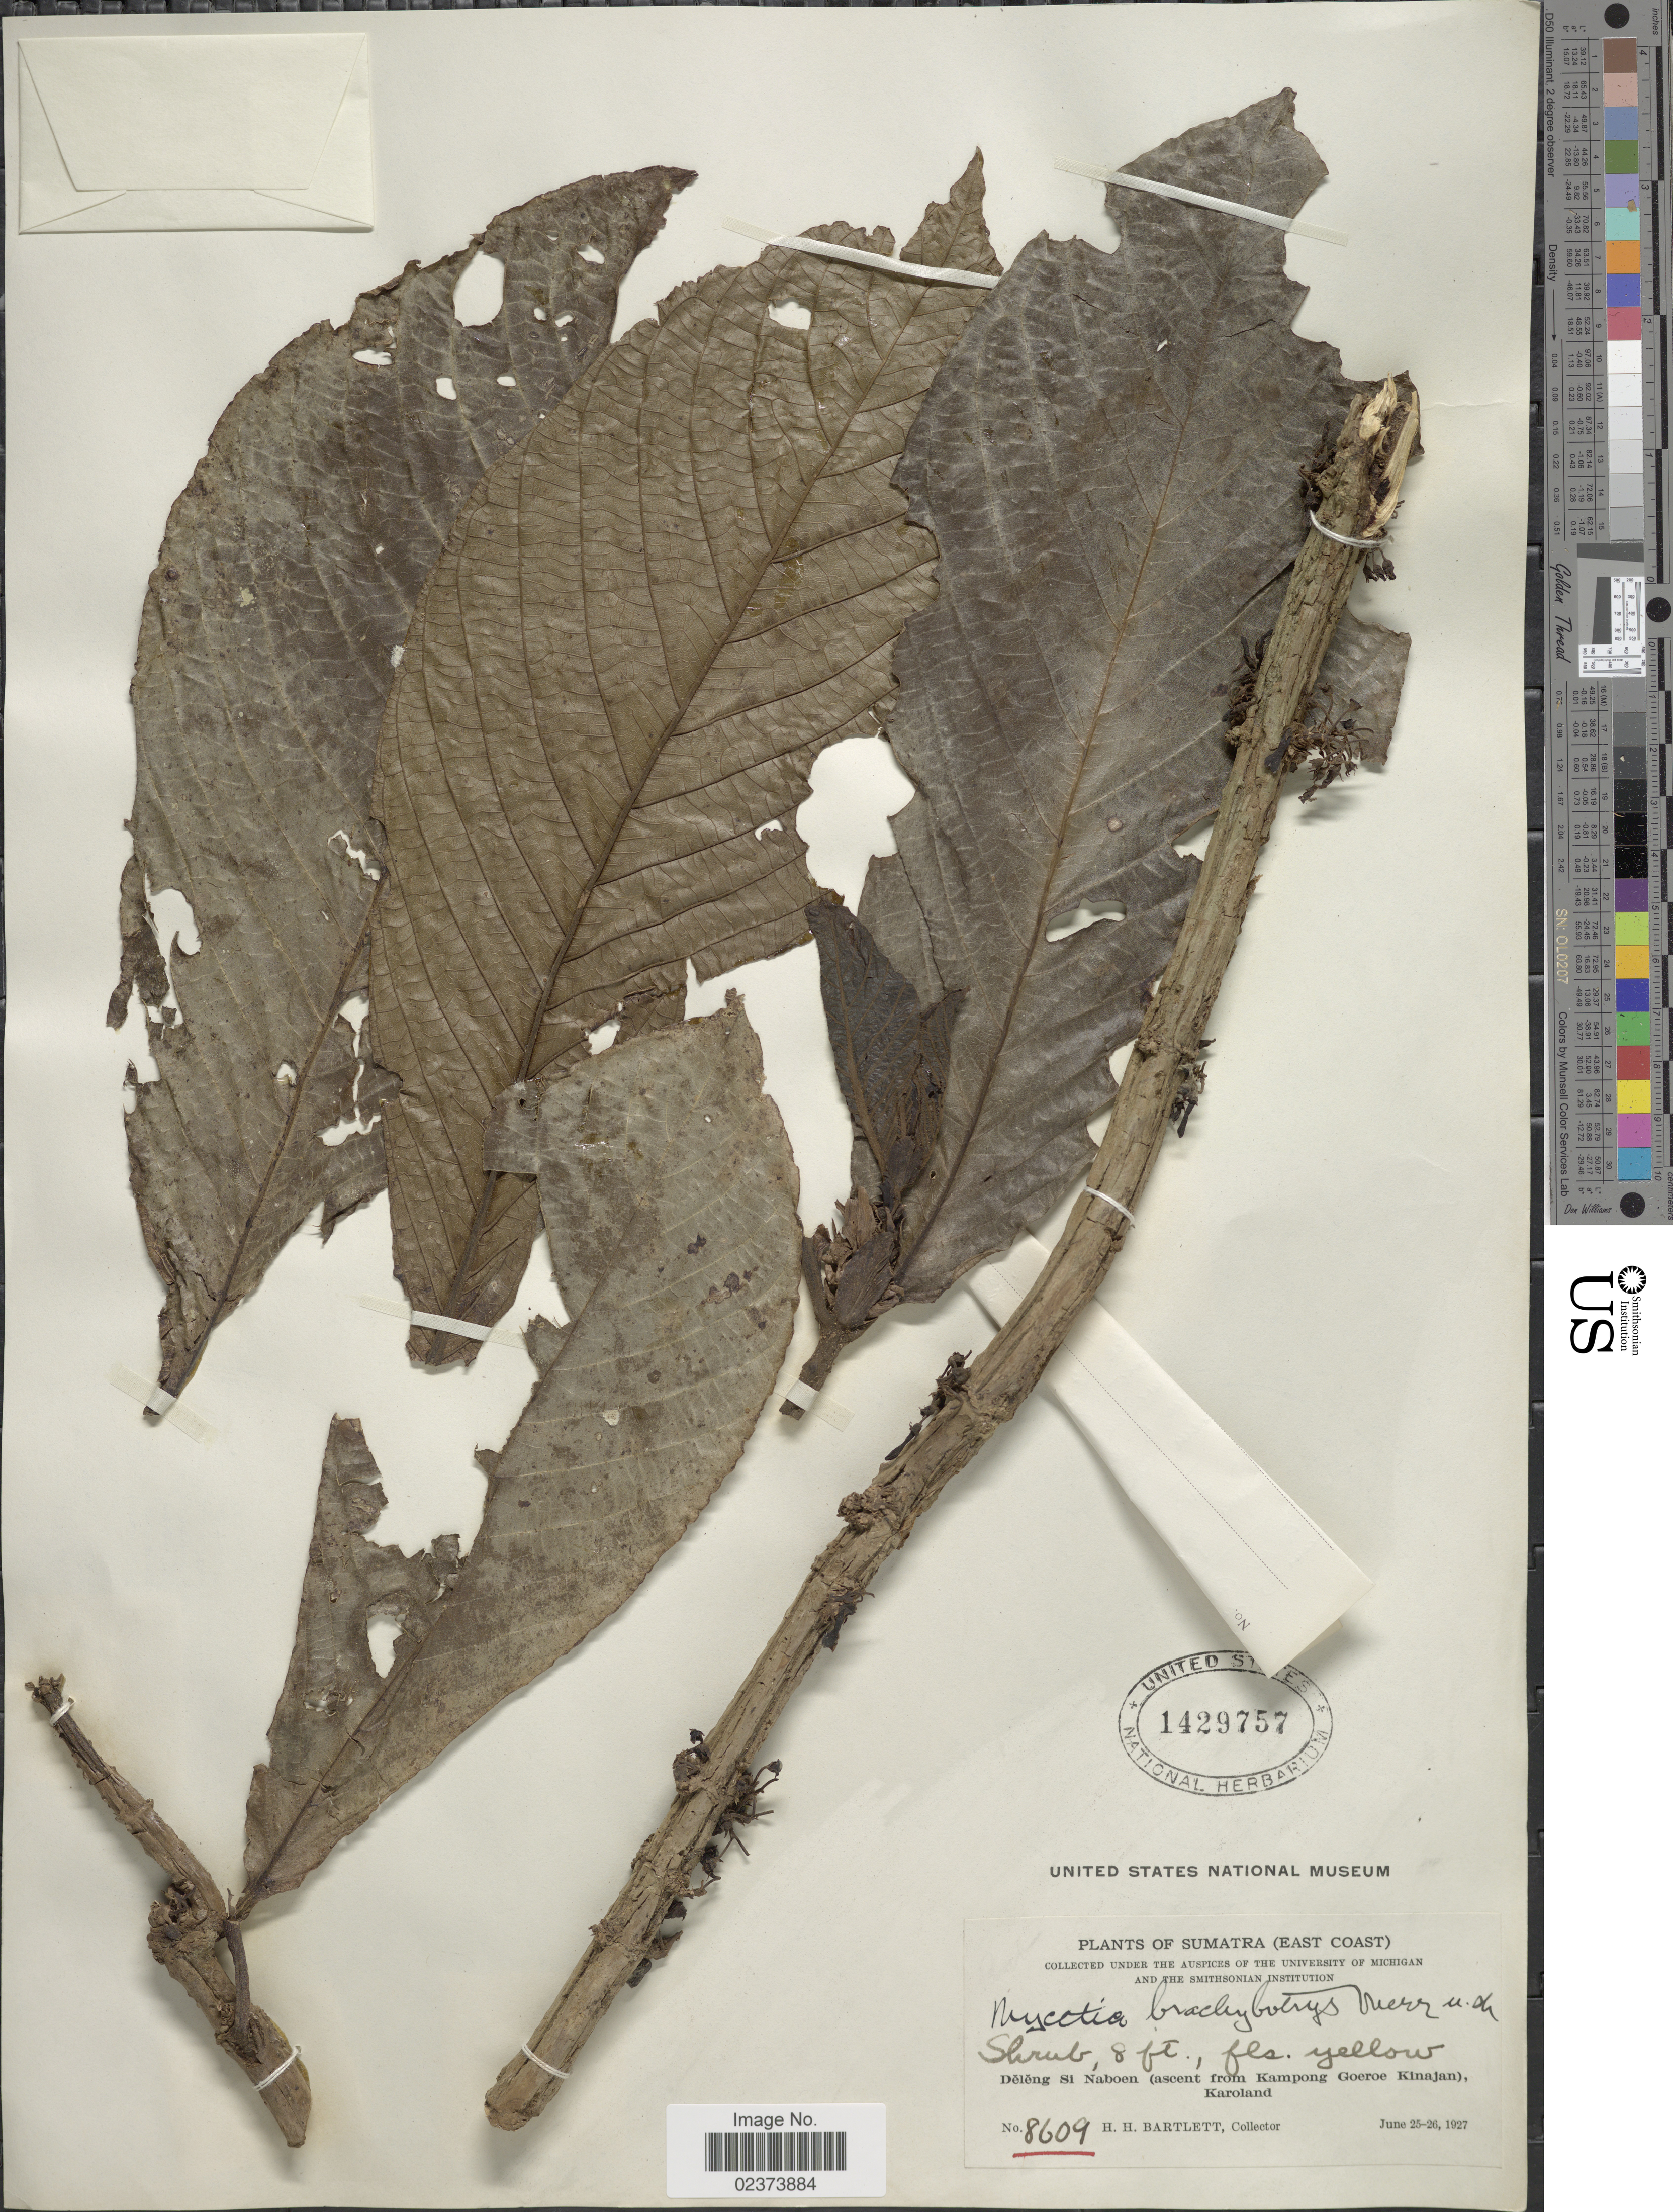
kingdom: Plantae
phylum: Tracheophyta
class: Magnoliopsida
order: Gentianales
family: Rubiaceae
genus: Mycetia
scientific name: Mycetia brachybotrys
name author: Merr.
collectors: H. H. Bartlett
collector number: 8609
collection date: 1927-06-25/1927-06-26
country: Indonesia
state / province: Sumatra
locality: Sumatra (East Coast) Deleng Si Naboen (ascent from Kapong Goeroe Kinajan), Karoland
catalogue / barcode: US 1429757